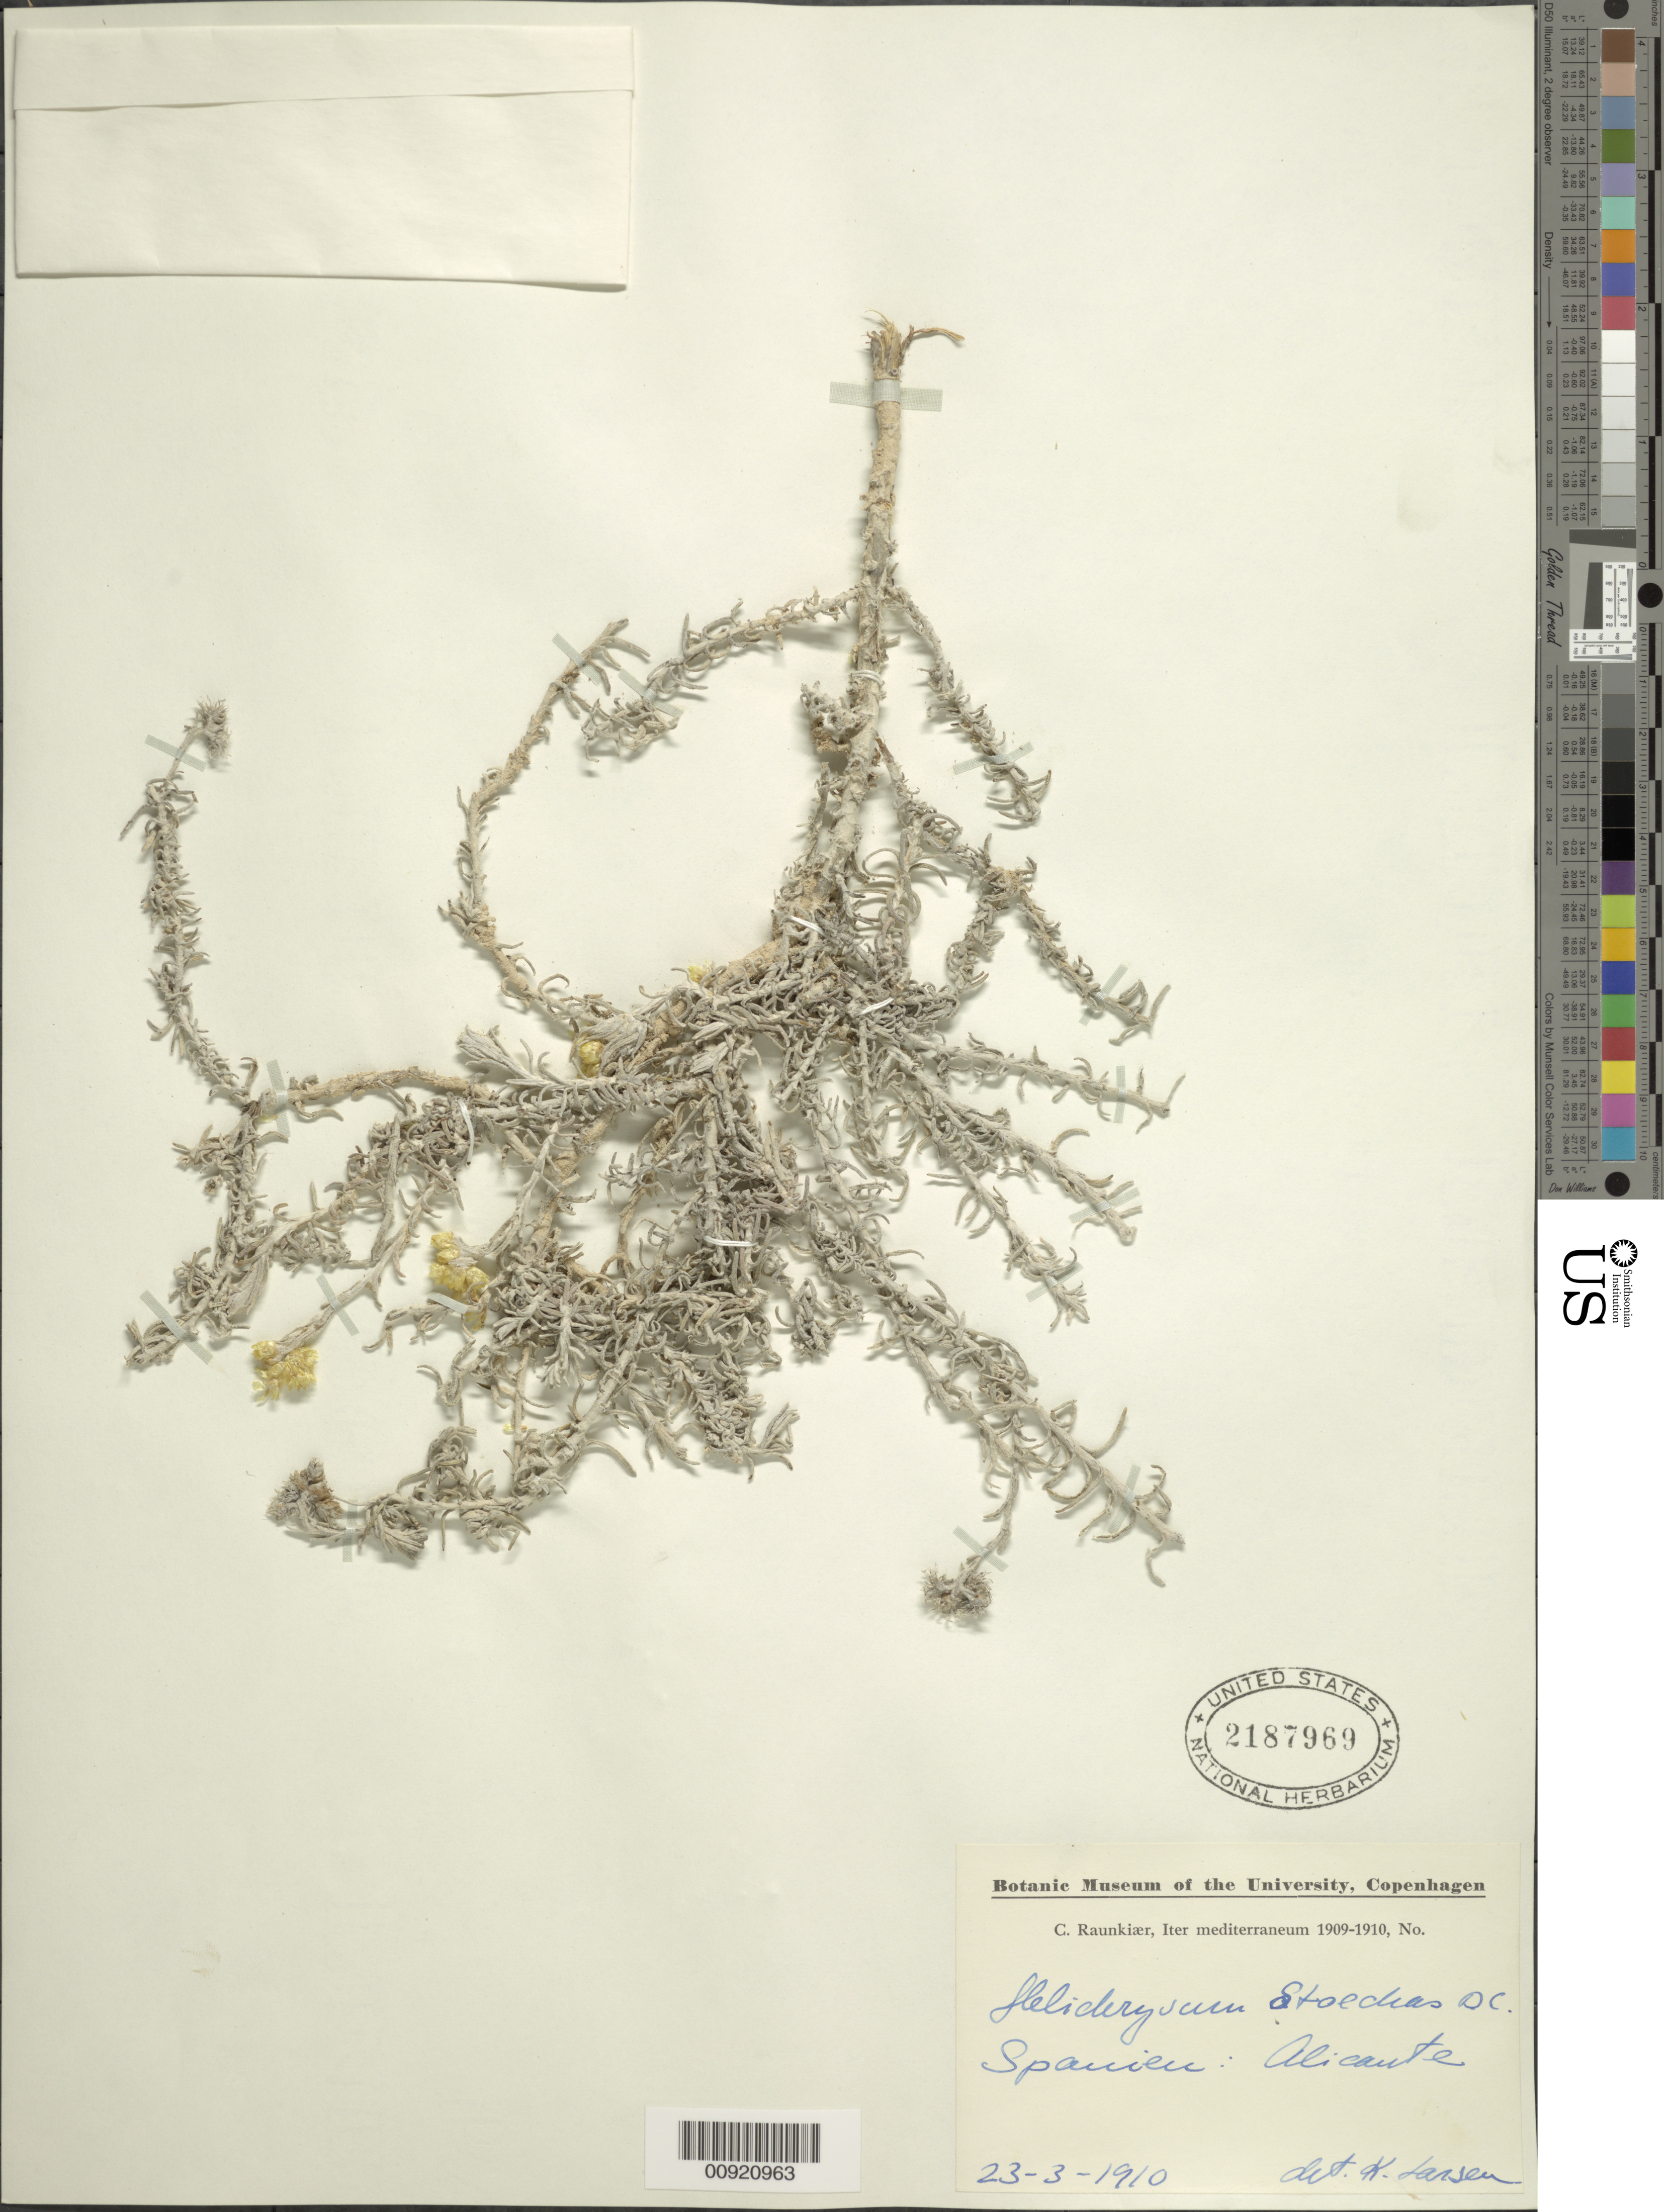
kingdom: Plantae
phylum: Tracheophyta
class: Magnoliopsida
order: Asterales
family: Asteraceae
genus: Helichrysum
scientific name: Helichrysum stoechas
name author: DC.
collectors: C. C. Raunkiaer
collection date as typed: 23 Mar 1910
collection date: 1910-03-23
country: Spain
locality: Spanien: Alicante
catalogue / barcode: US 2187969